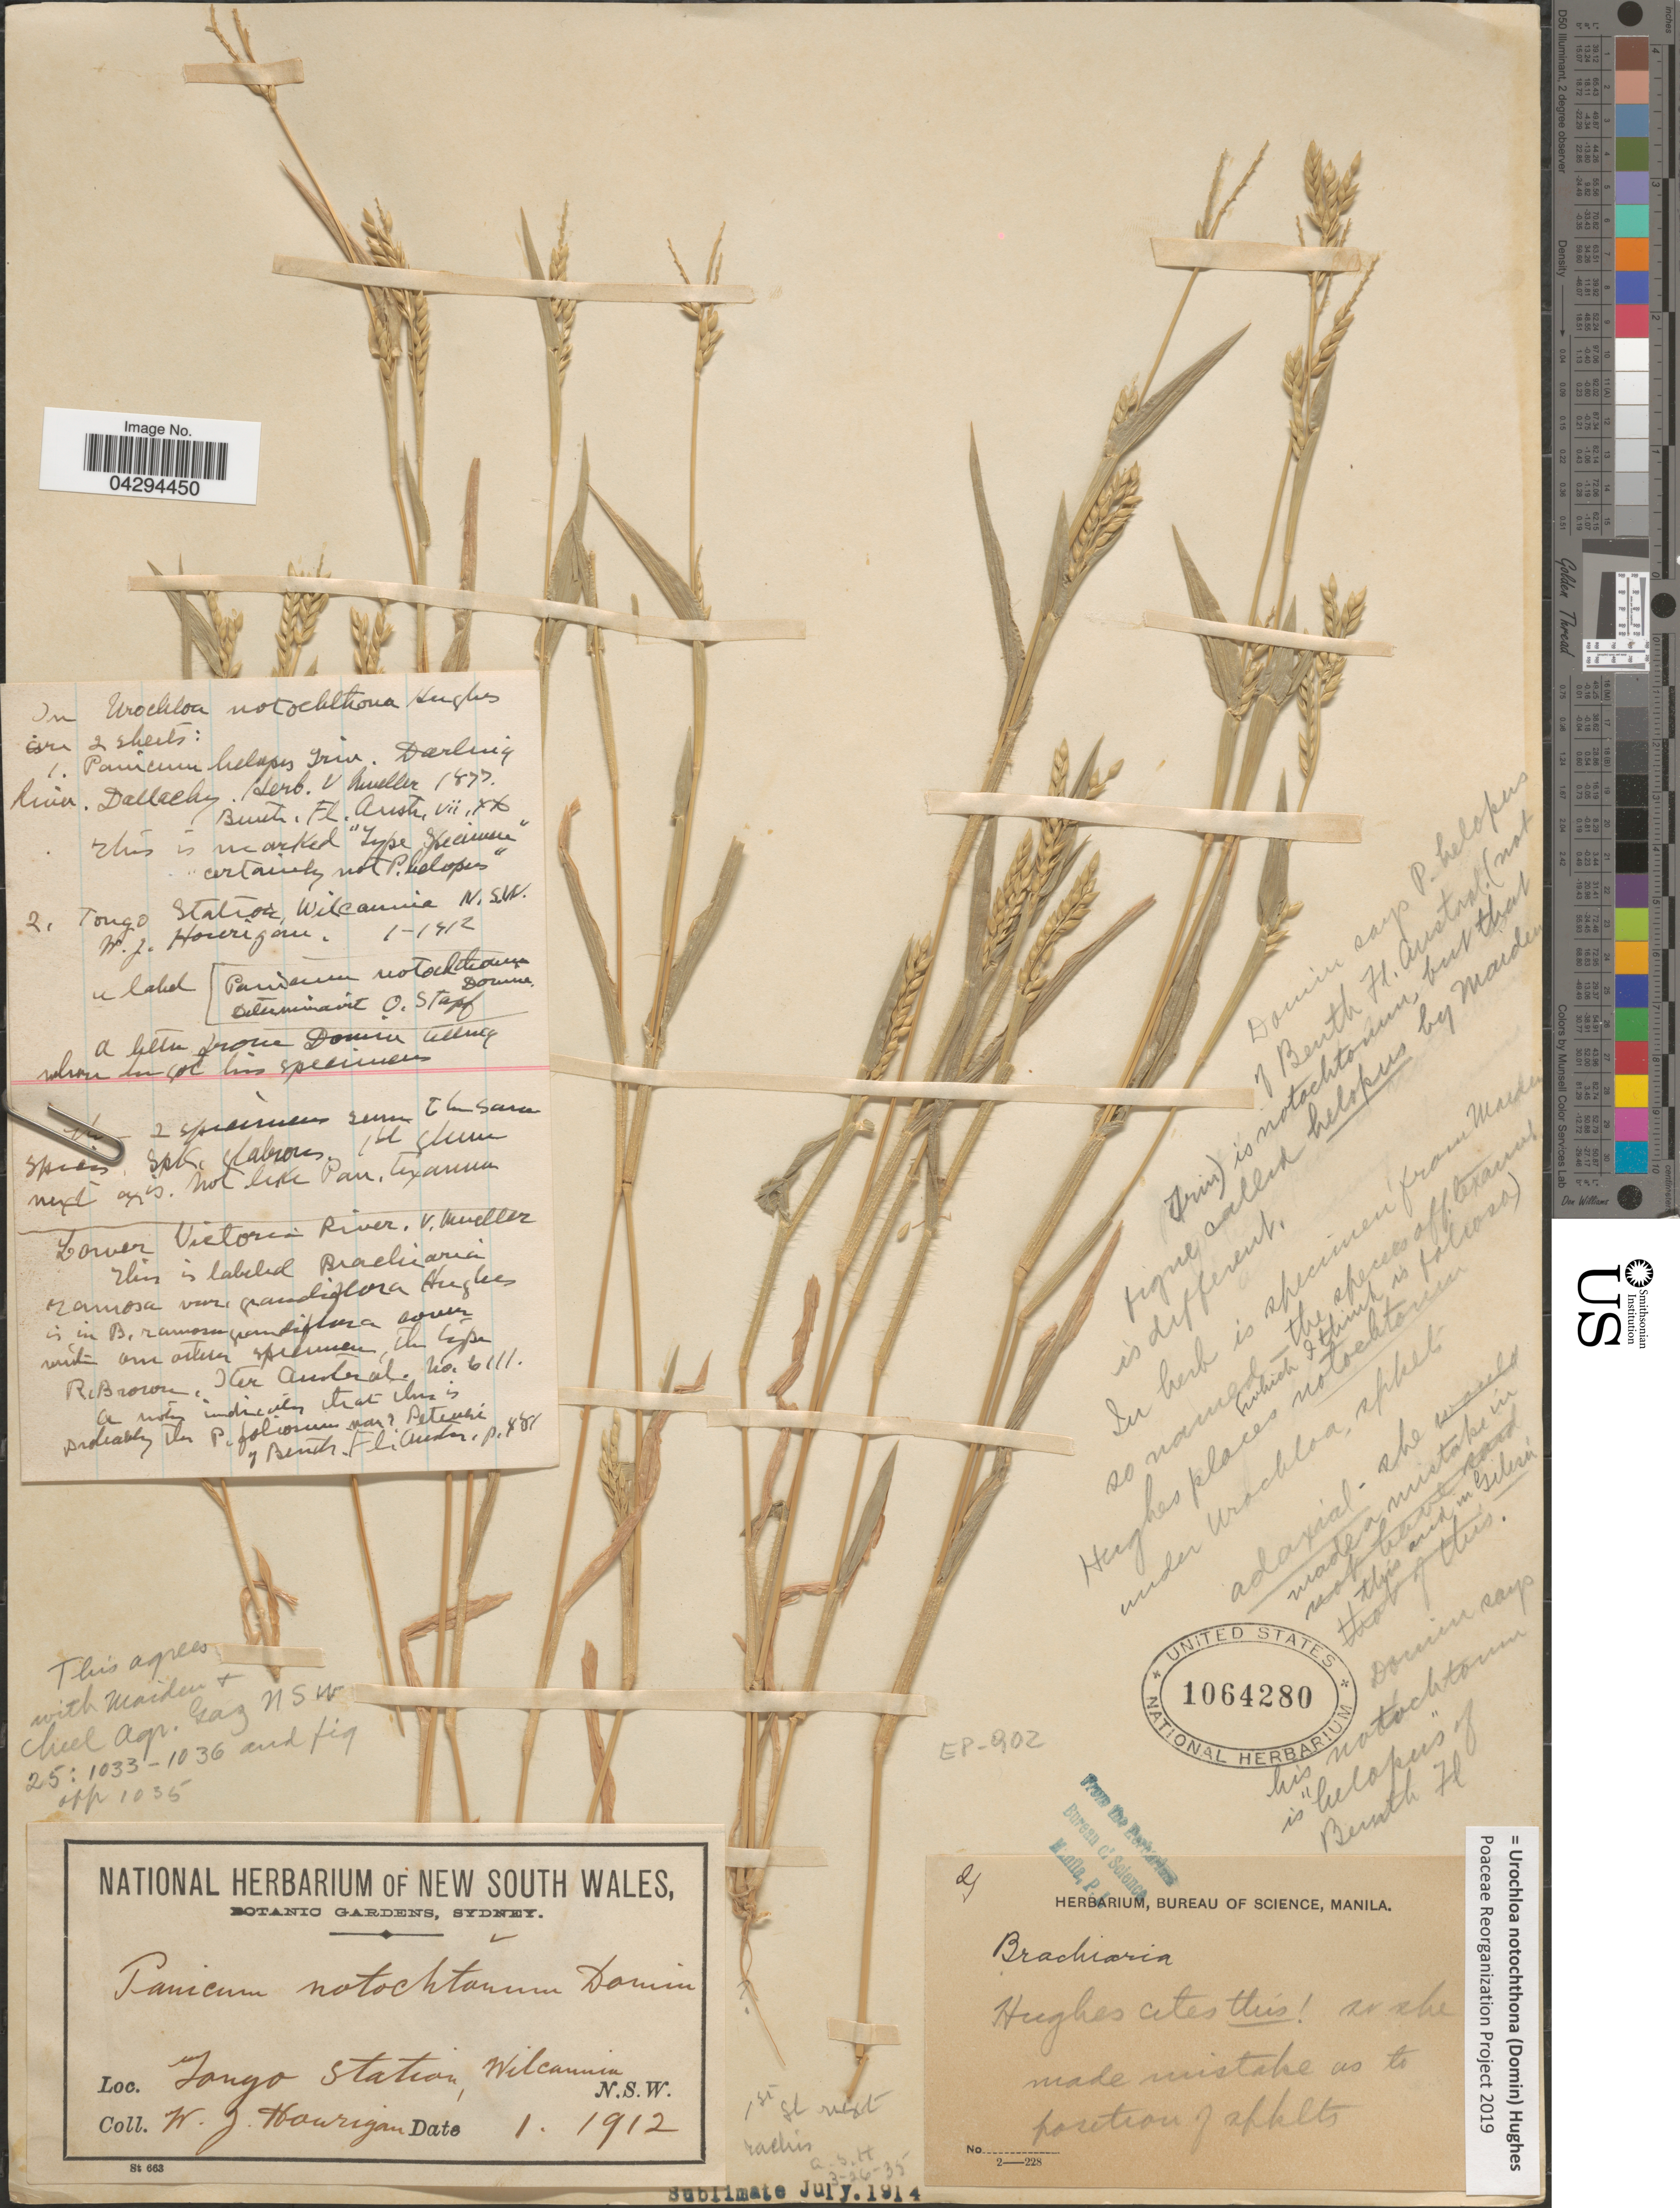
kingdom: Plantae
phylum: Tracheophyta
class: Liliopsida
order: Poales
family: Poaceae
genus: Urochloa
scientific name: Urochloa notochthona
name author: (Domin) Hughes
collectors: Benth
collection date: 1877-07/1877-11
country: Australia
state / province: Queensland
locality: Darling River. Dallachy.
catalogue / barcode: US 1064280